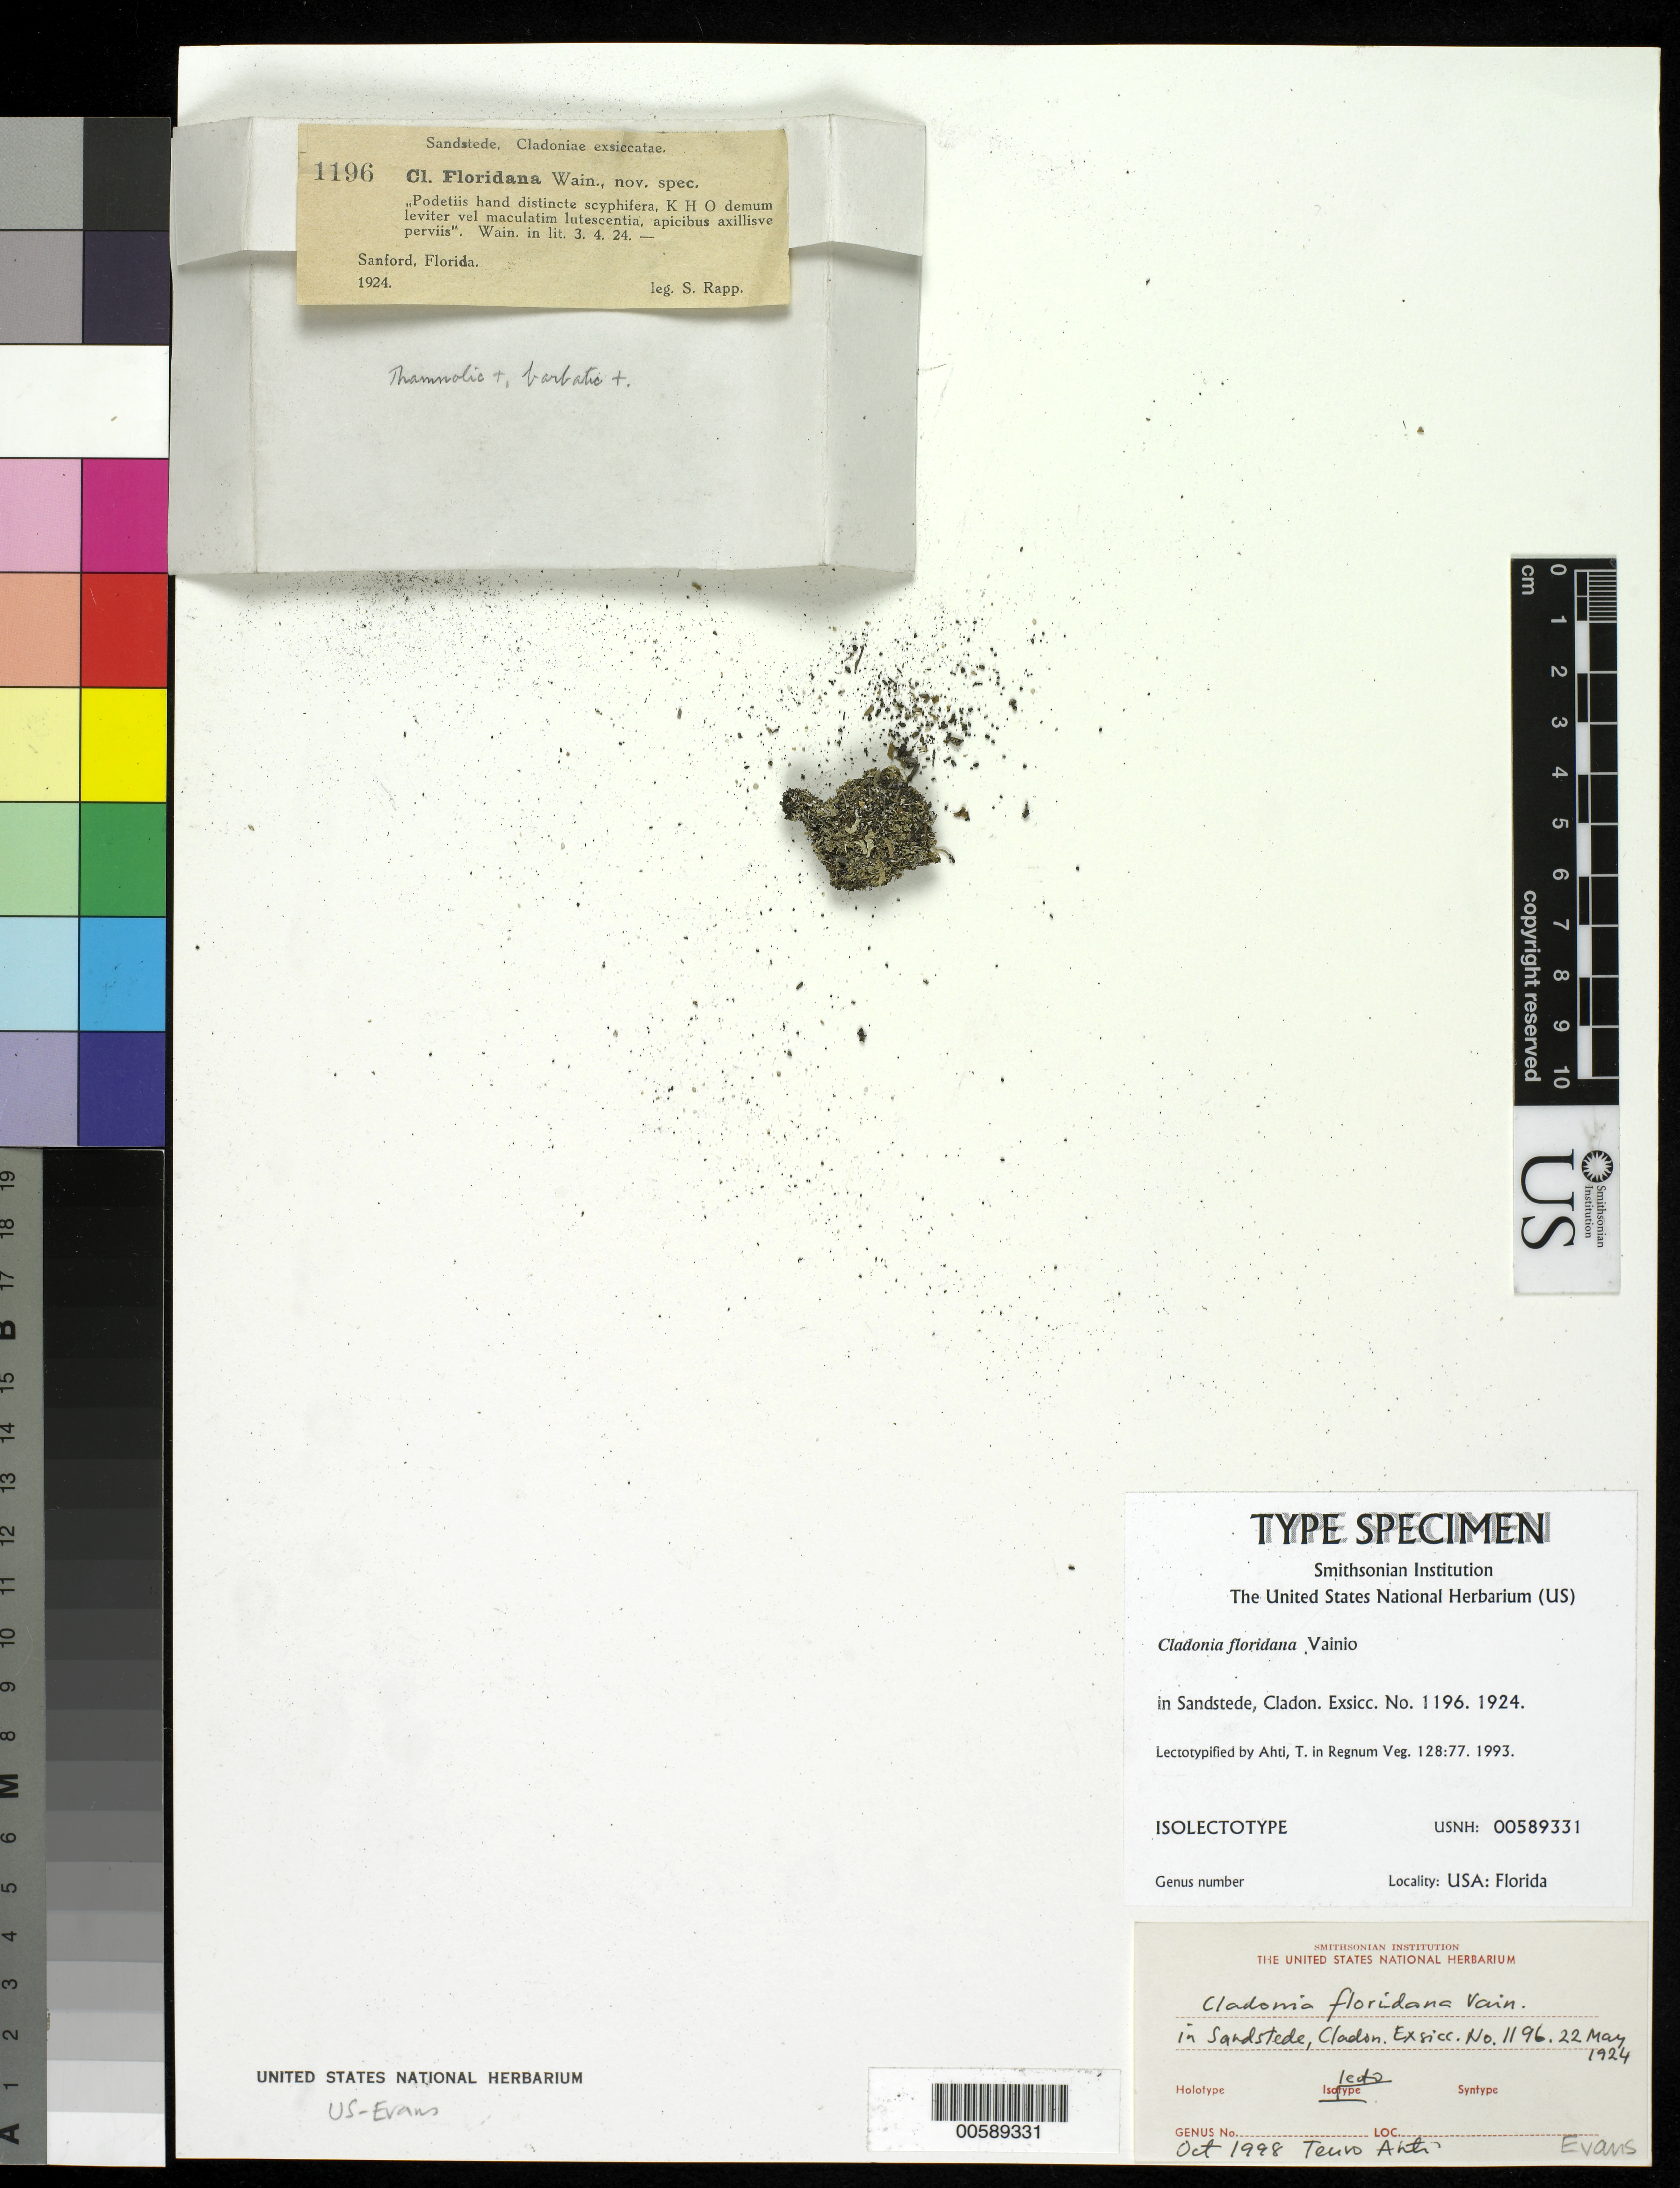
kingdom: Fungi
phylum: Ascomycota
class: Lecanoromycetes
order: Lecanorales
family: Cladoniaceae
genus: Cladonia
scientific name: Cladonia floridana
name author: Vain. in Sandst.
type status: Isolectotype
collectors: S. Rapp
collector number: Sandst., Clad. Exs. 1196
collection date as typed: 1924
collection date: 1924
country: United States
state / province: Florida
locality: Sanford.